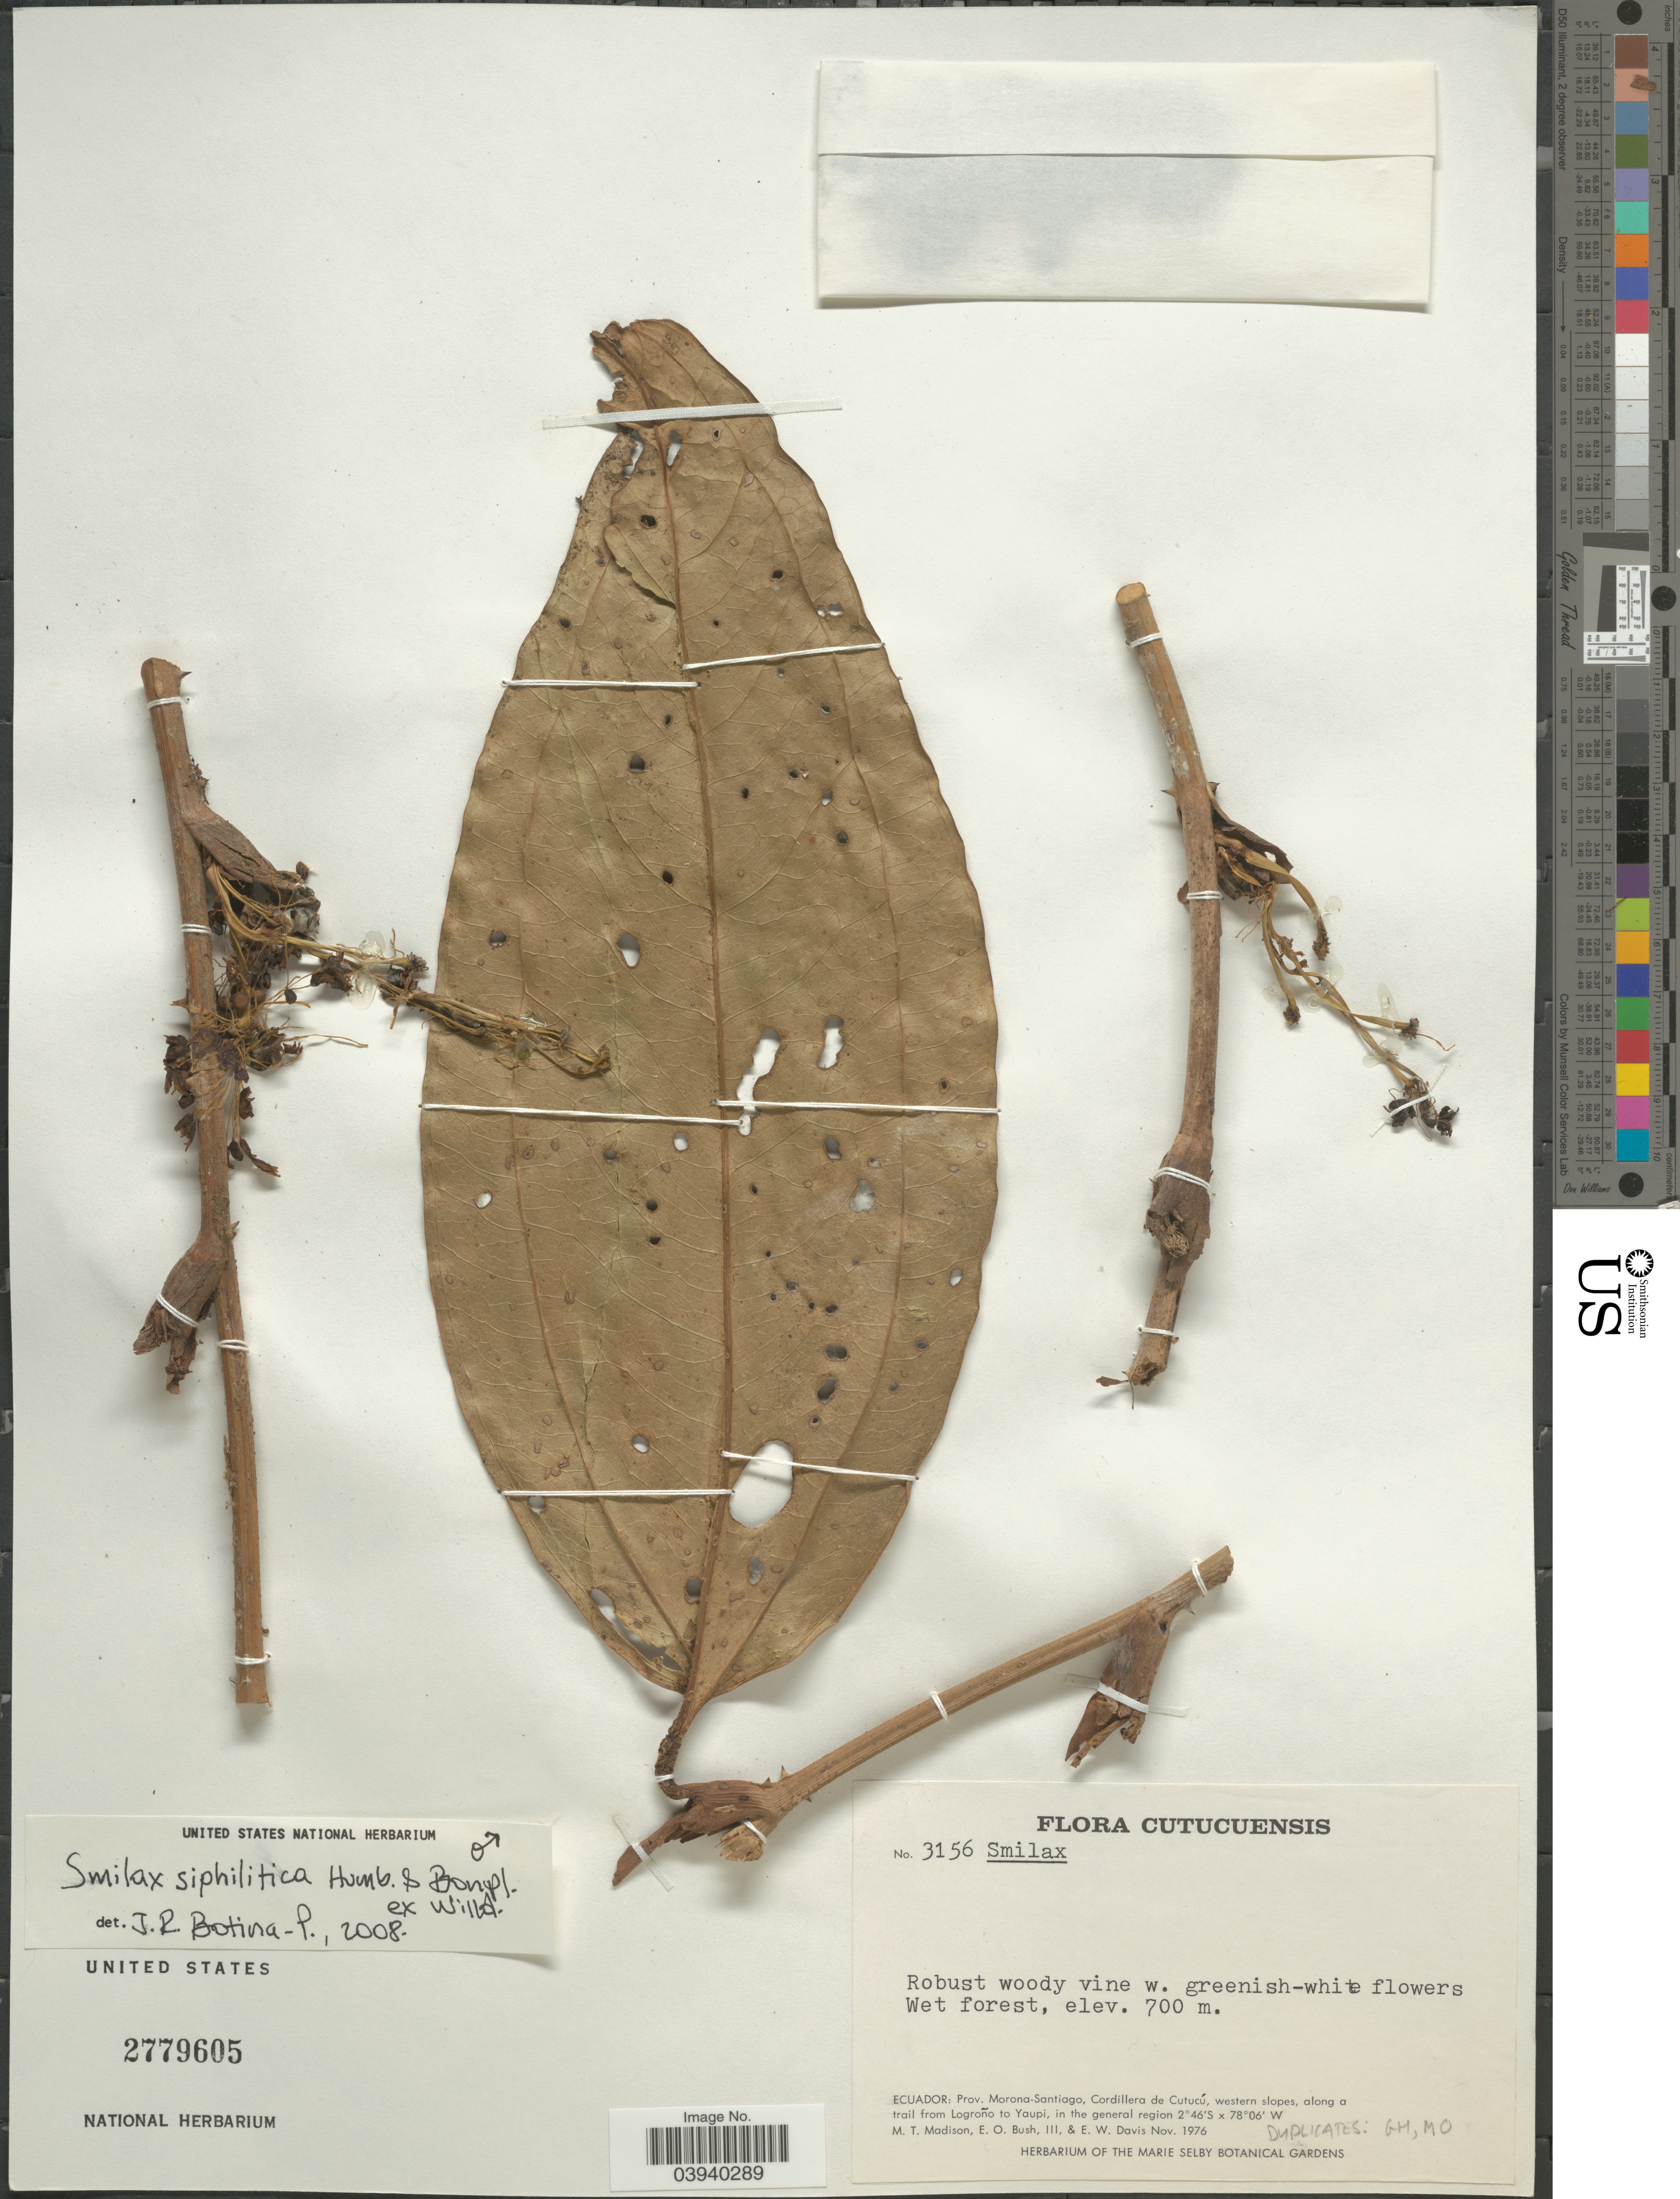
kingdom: Plantae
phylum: Tracheophyta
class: Liliopsida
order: Liliales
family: Smilacaceae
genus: Smilax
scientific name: Smilax syphilitica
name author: Humb. & Bonpl.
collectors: M. T. Madison, E. O. Bush & E. W. Davis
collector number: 3156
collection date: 1976-11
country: Ecuador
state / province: Morona-Santiago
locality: Cordillera de Cutucú, western slopes, along a trail from Logroño to Yaupi.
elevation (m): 700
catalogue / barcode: US 2779605